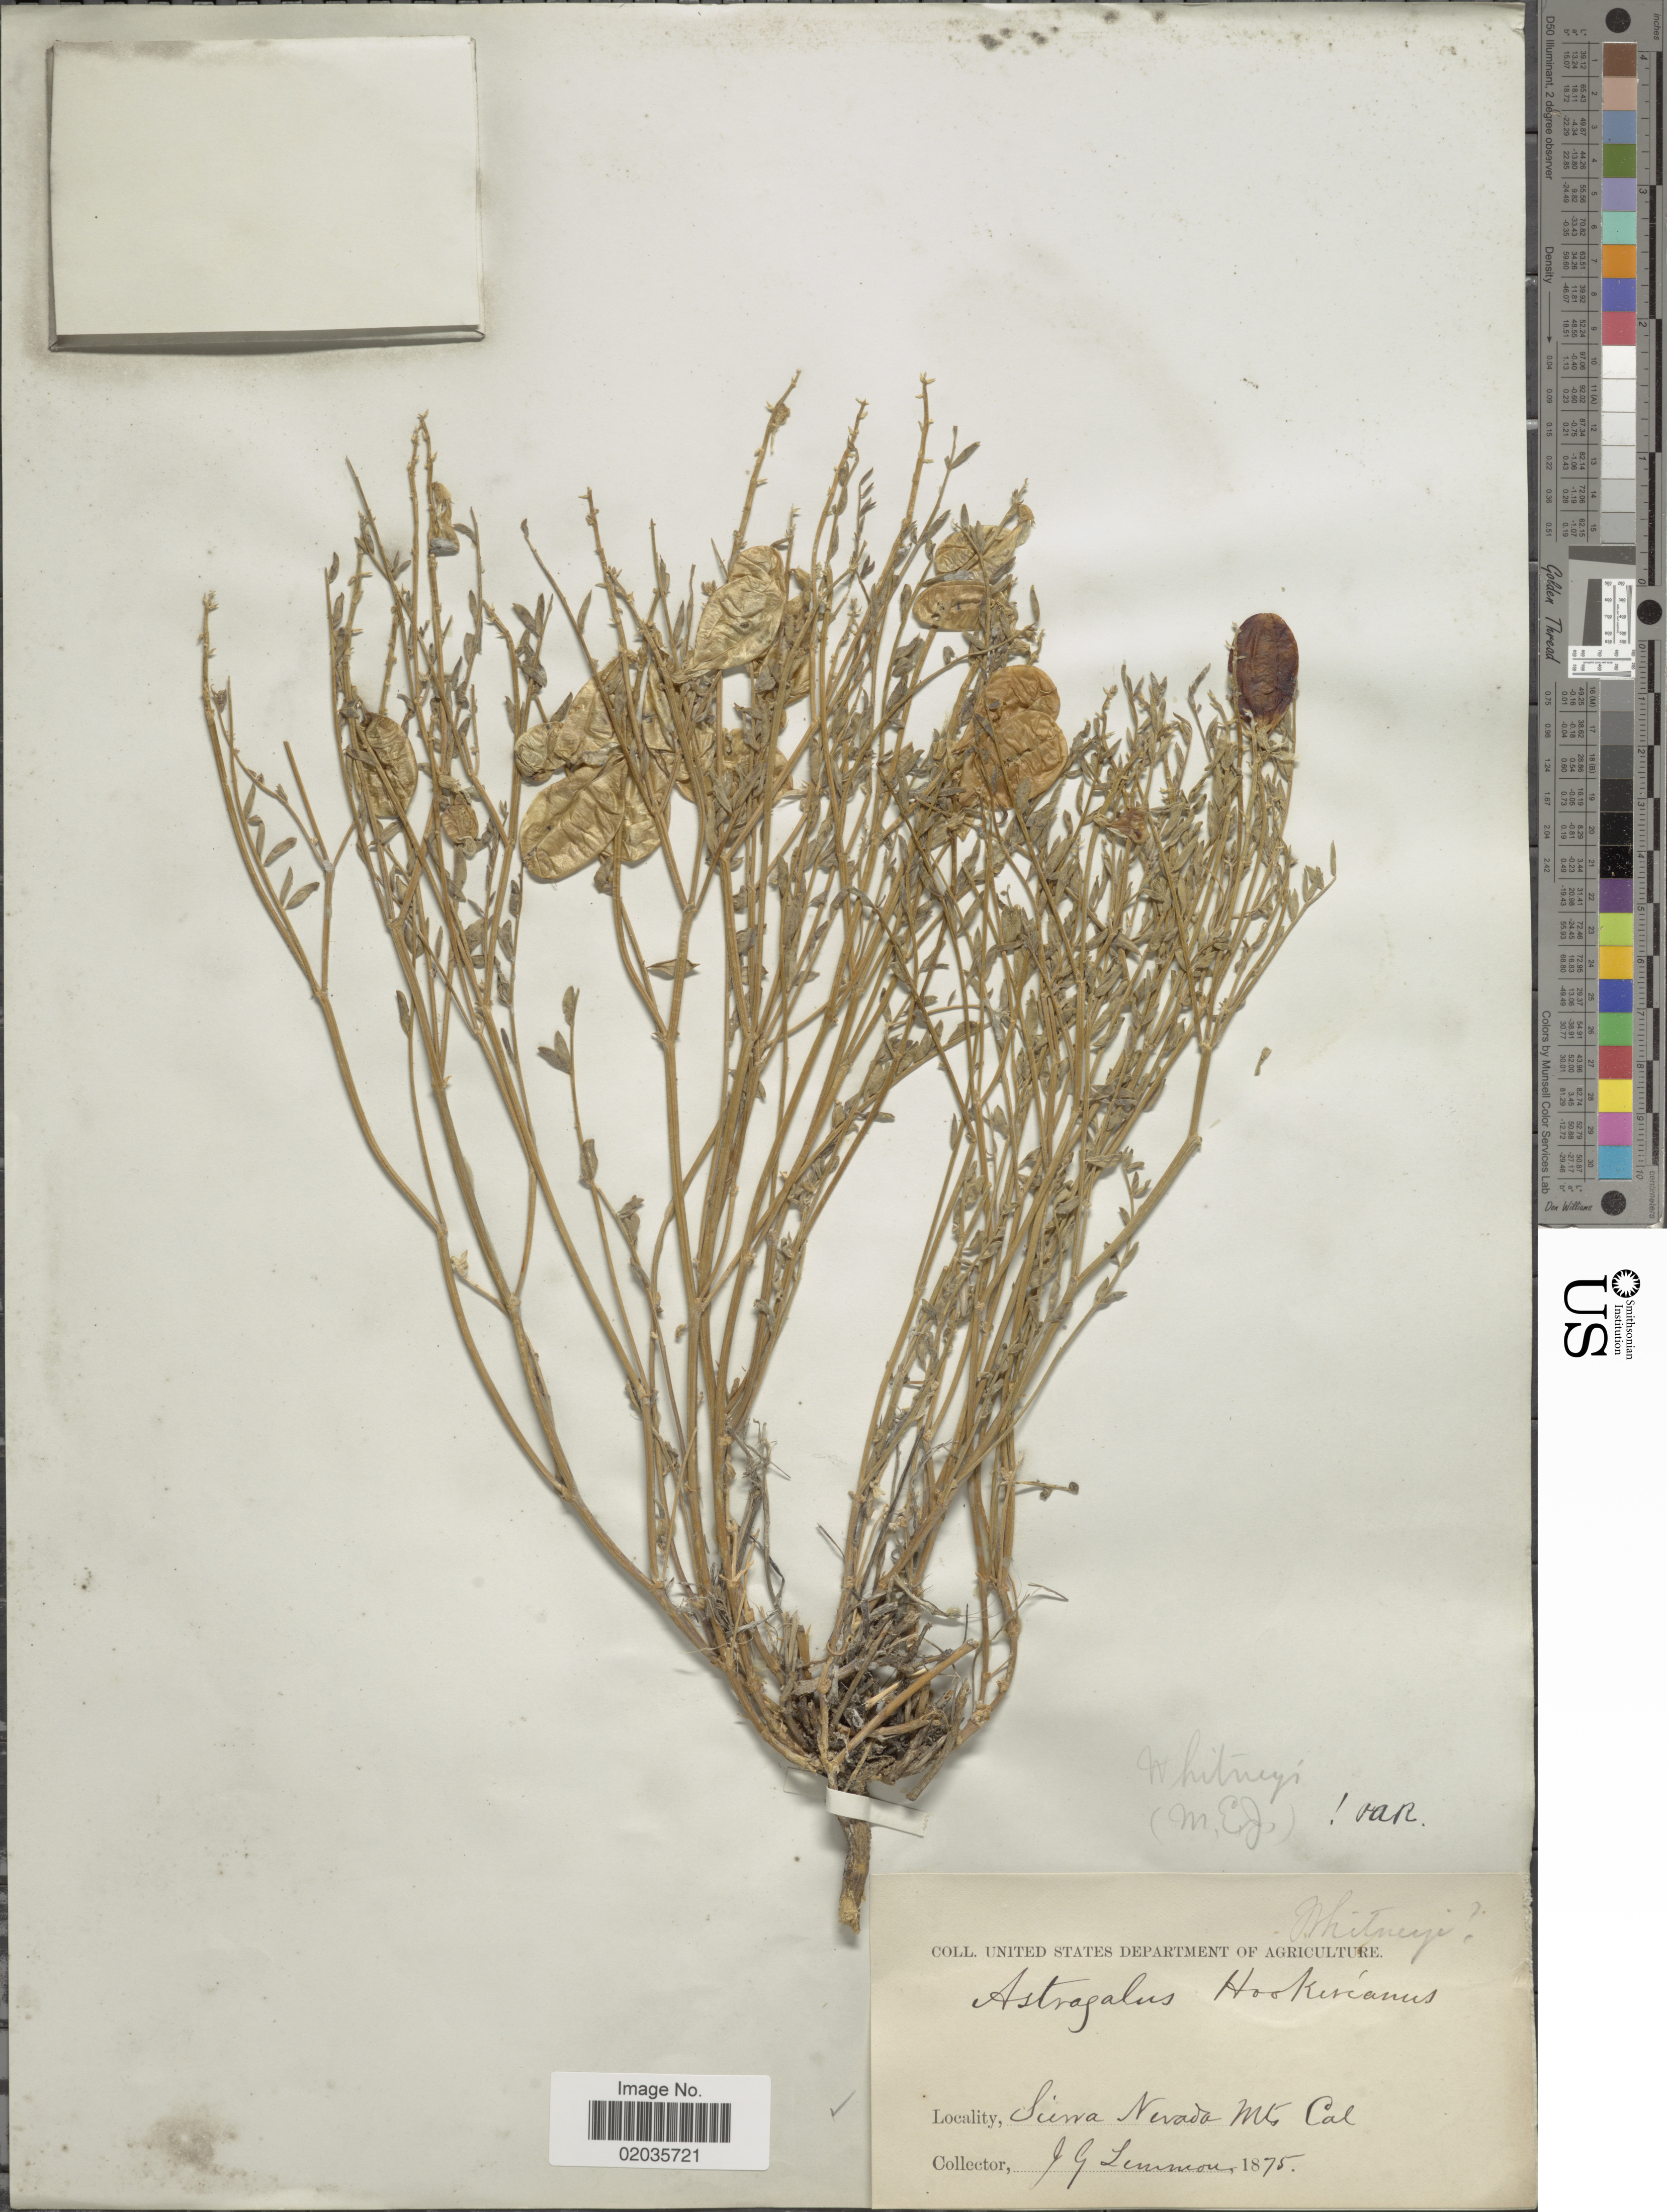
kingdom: Plantae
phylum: Tracheophyta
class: Magnoliopsida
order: Fabales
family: Fabaceae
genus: Astragalus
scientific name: Astragalus whitneyi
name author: A. Gray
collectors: J. Lemmon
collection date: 1875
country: United States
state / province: California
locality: Sierra Nevada Mts.